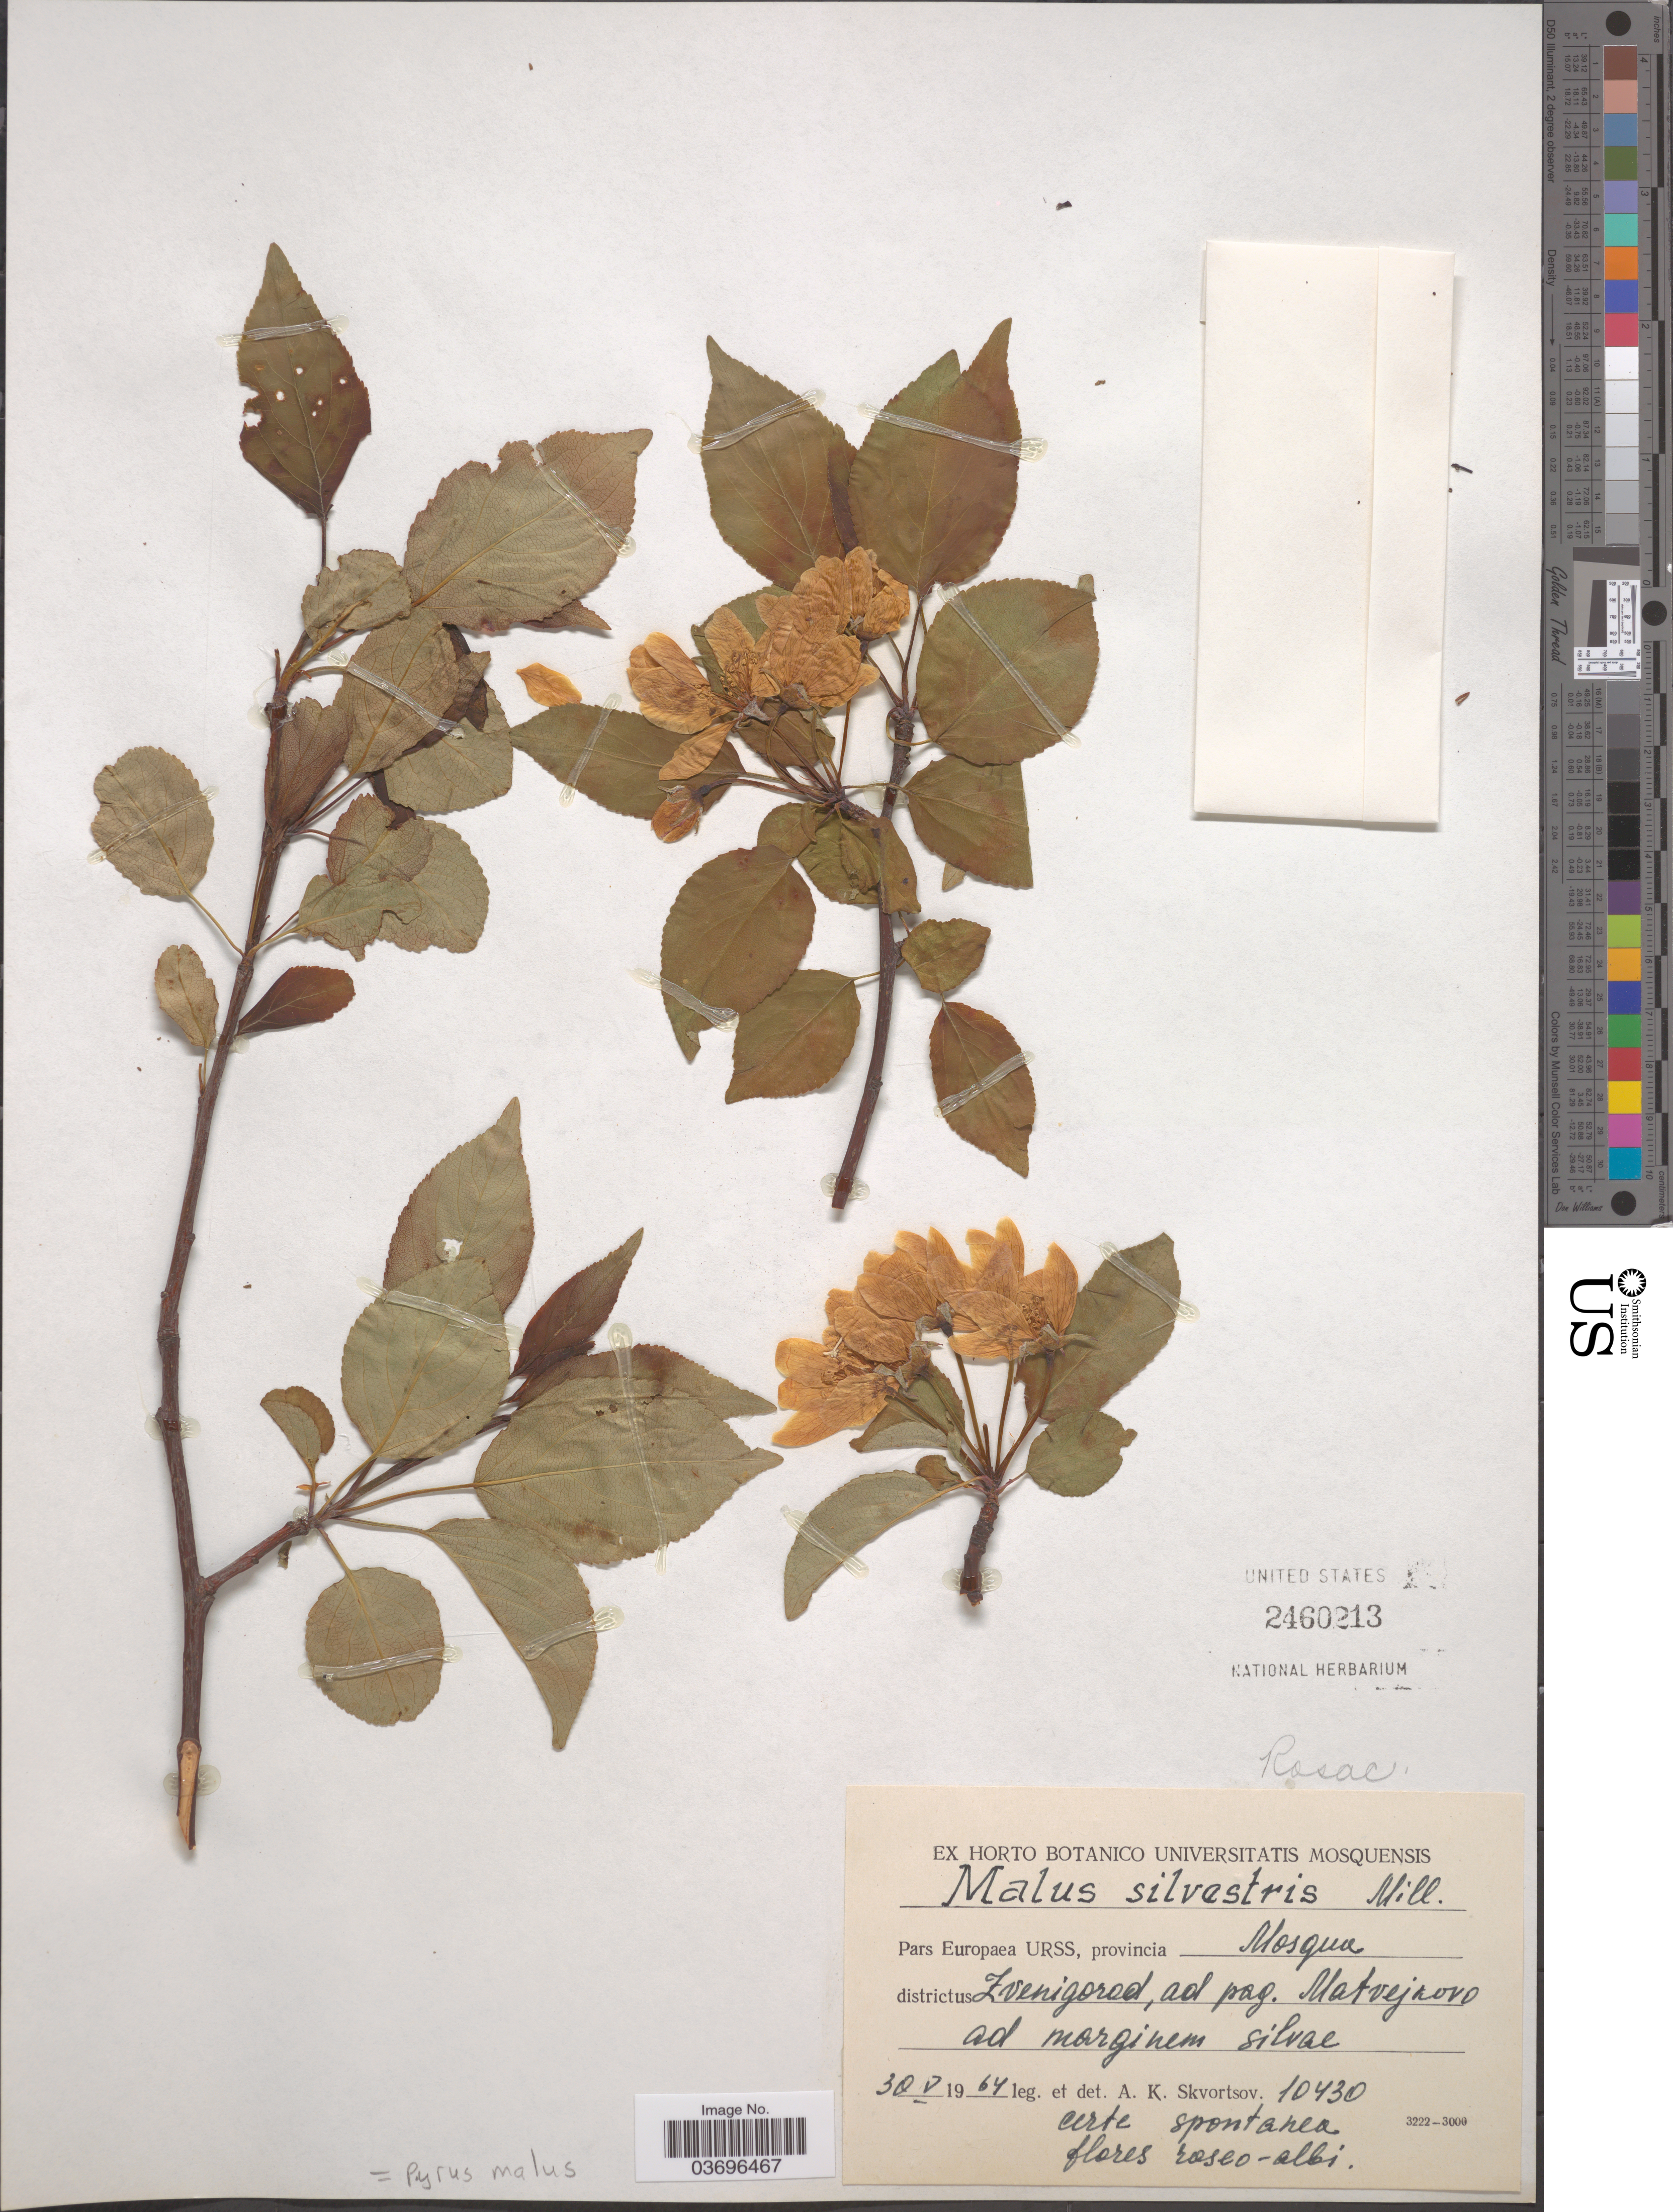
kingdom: Plantae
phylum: Tracheophyta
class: Magnoliopsida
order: Rosales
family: Rosaceae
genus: Pyrus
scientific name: Pyrus malus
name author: L.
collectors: A. K. Skvortsov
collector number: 10430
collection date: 1964-05-30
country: Russian Federation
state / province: Moscow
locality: Pars Europaea URSS, provincia Mosqua, districtus Zvenigorod, ad pag. Matvejkovo ad marginem silvae.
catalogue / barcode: US 2460213